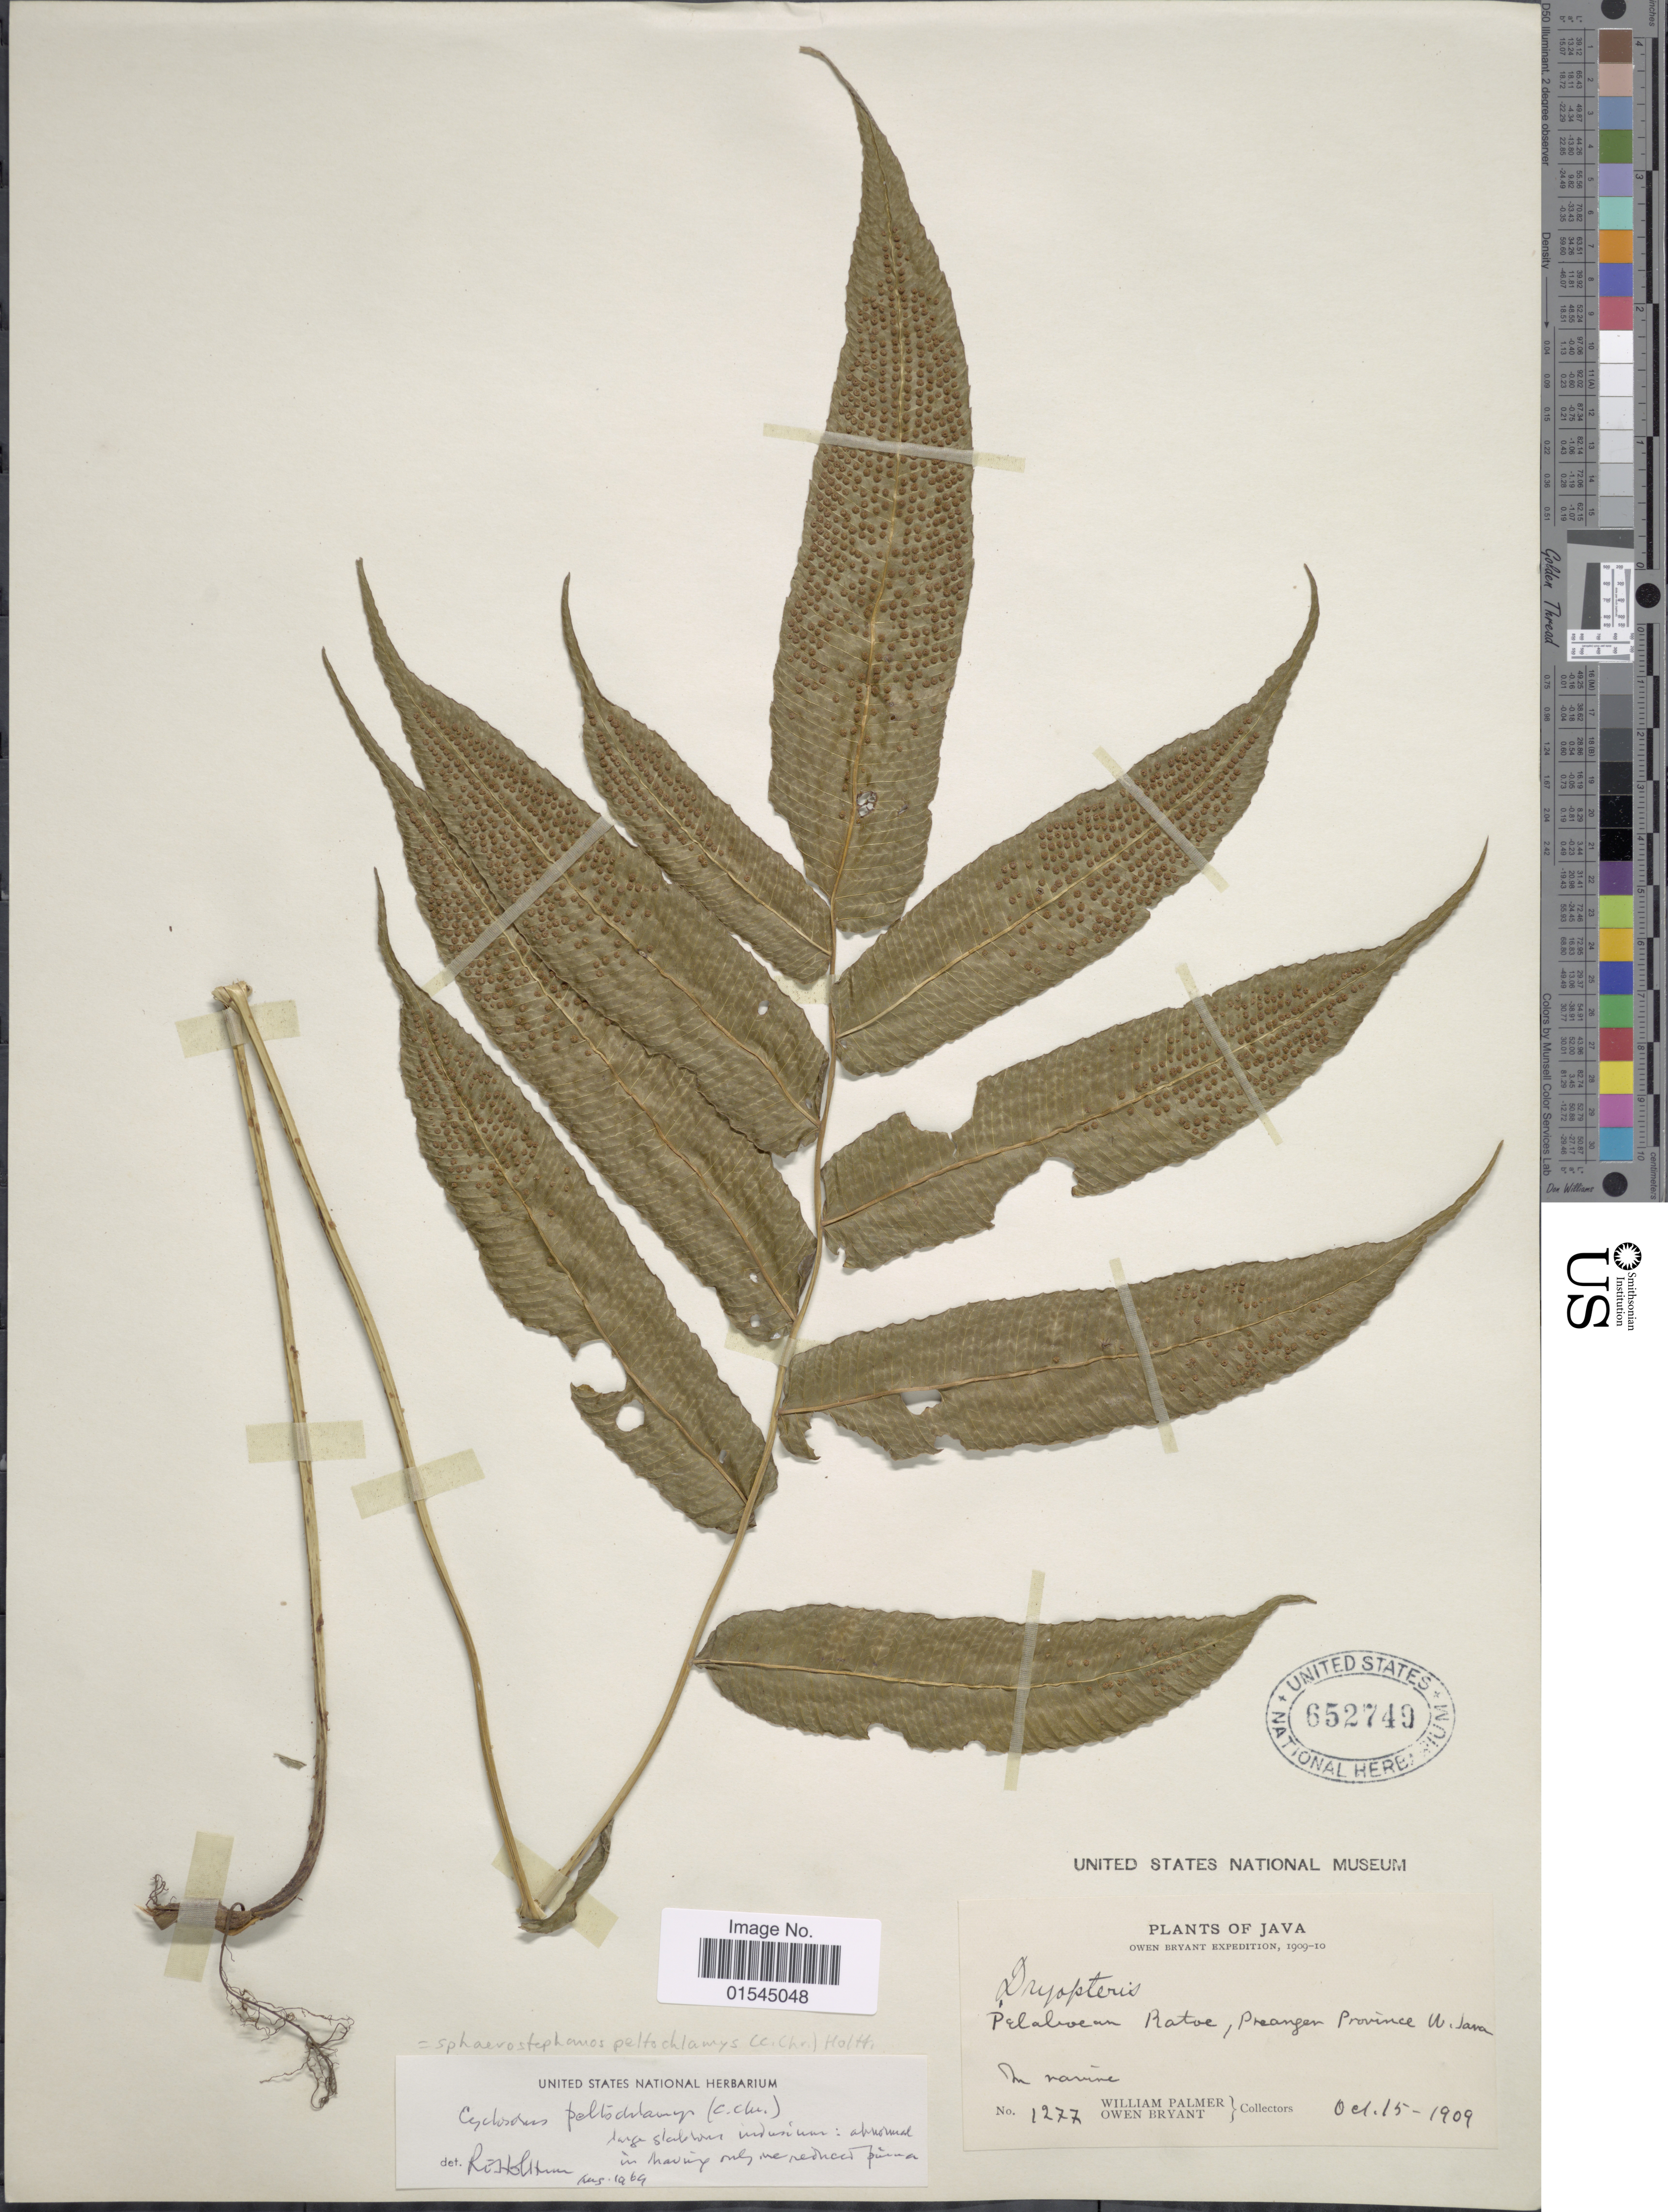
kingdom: Plantae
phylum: Tracheophyta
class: Polypodiopsida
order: Polypodiales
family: Thelypteridaceae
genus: Sphaerostephanos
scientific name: Sphaerostephanos peltochlamys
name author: (C. Chr.) Holttum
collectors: W. Palmer & O. Bryant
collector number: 1277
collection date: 1909-10-15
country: Indonesia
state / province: Java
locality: In ravine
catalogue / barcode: US 652749